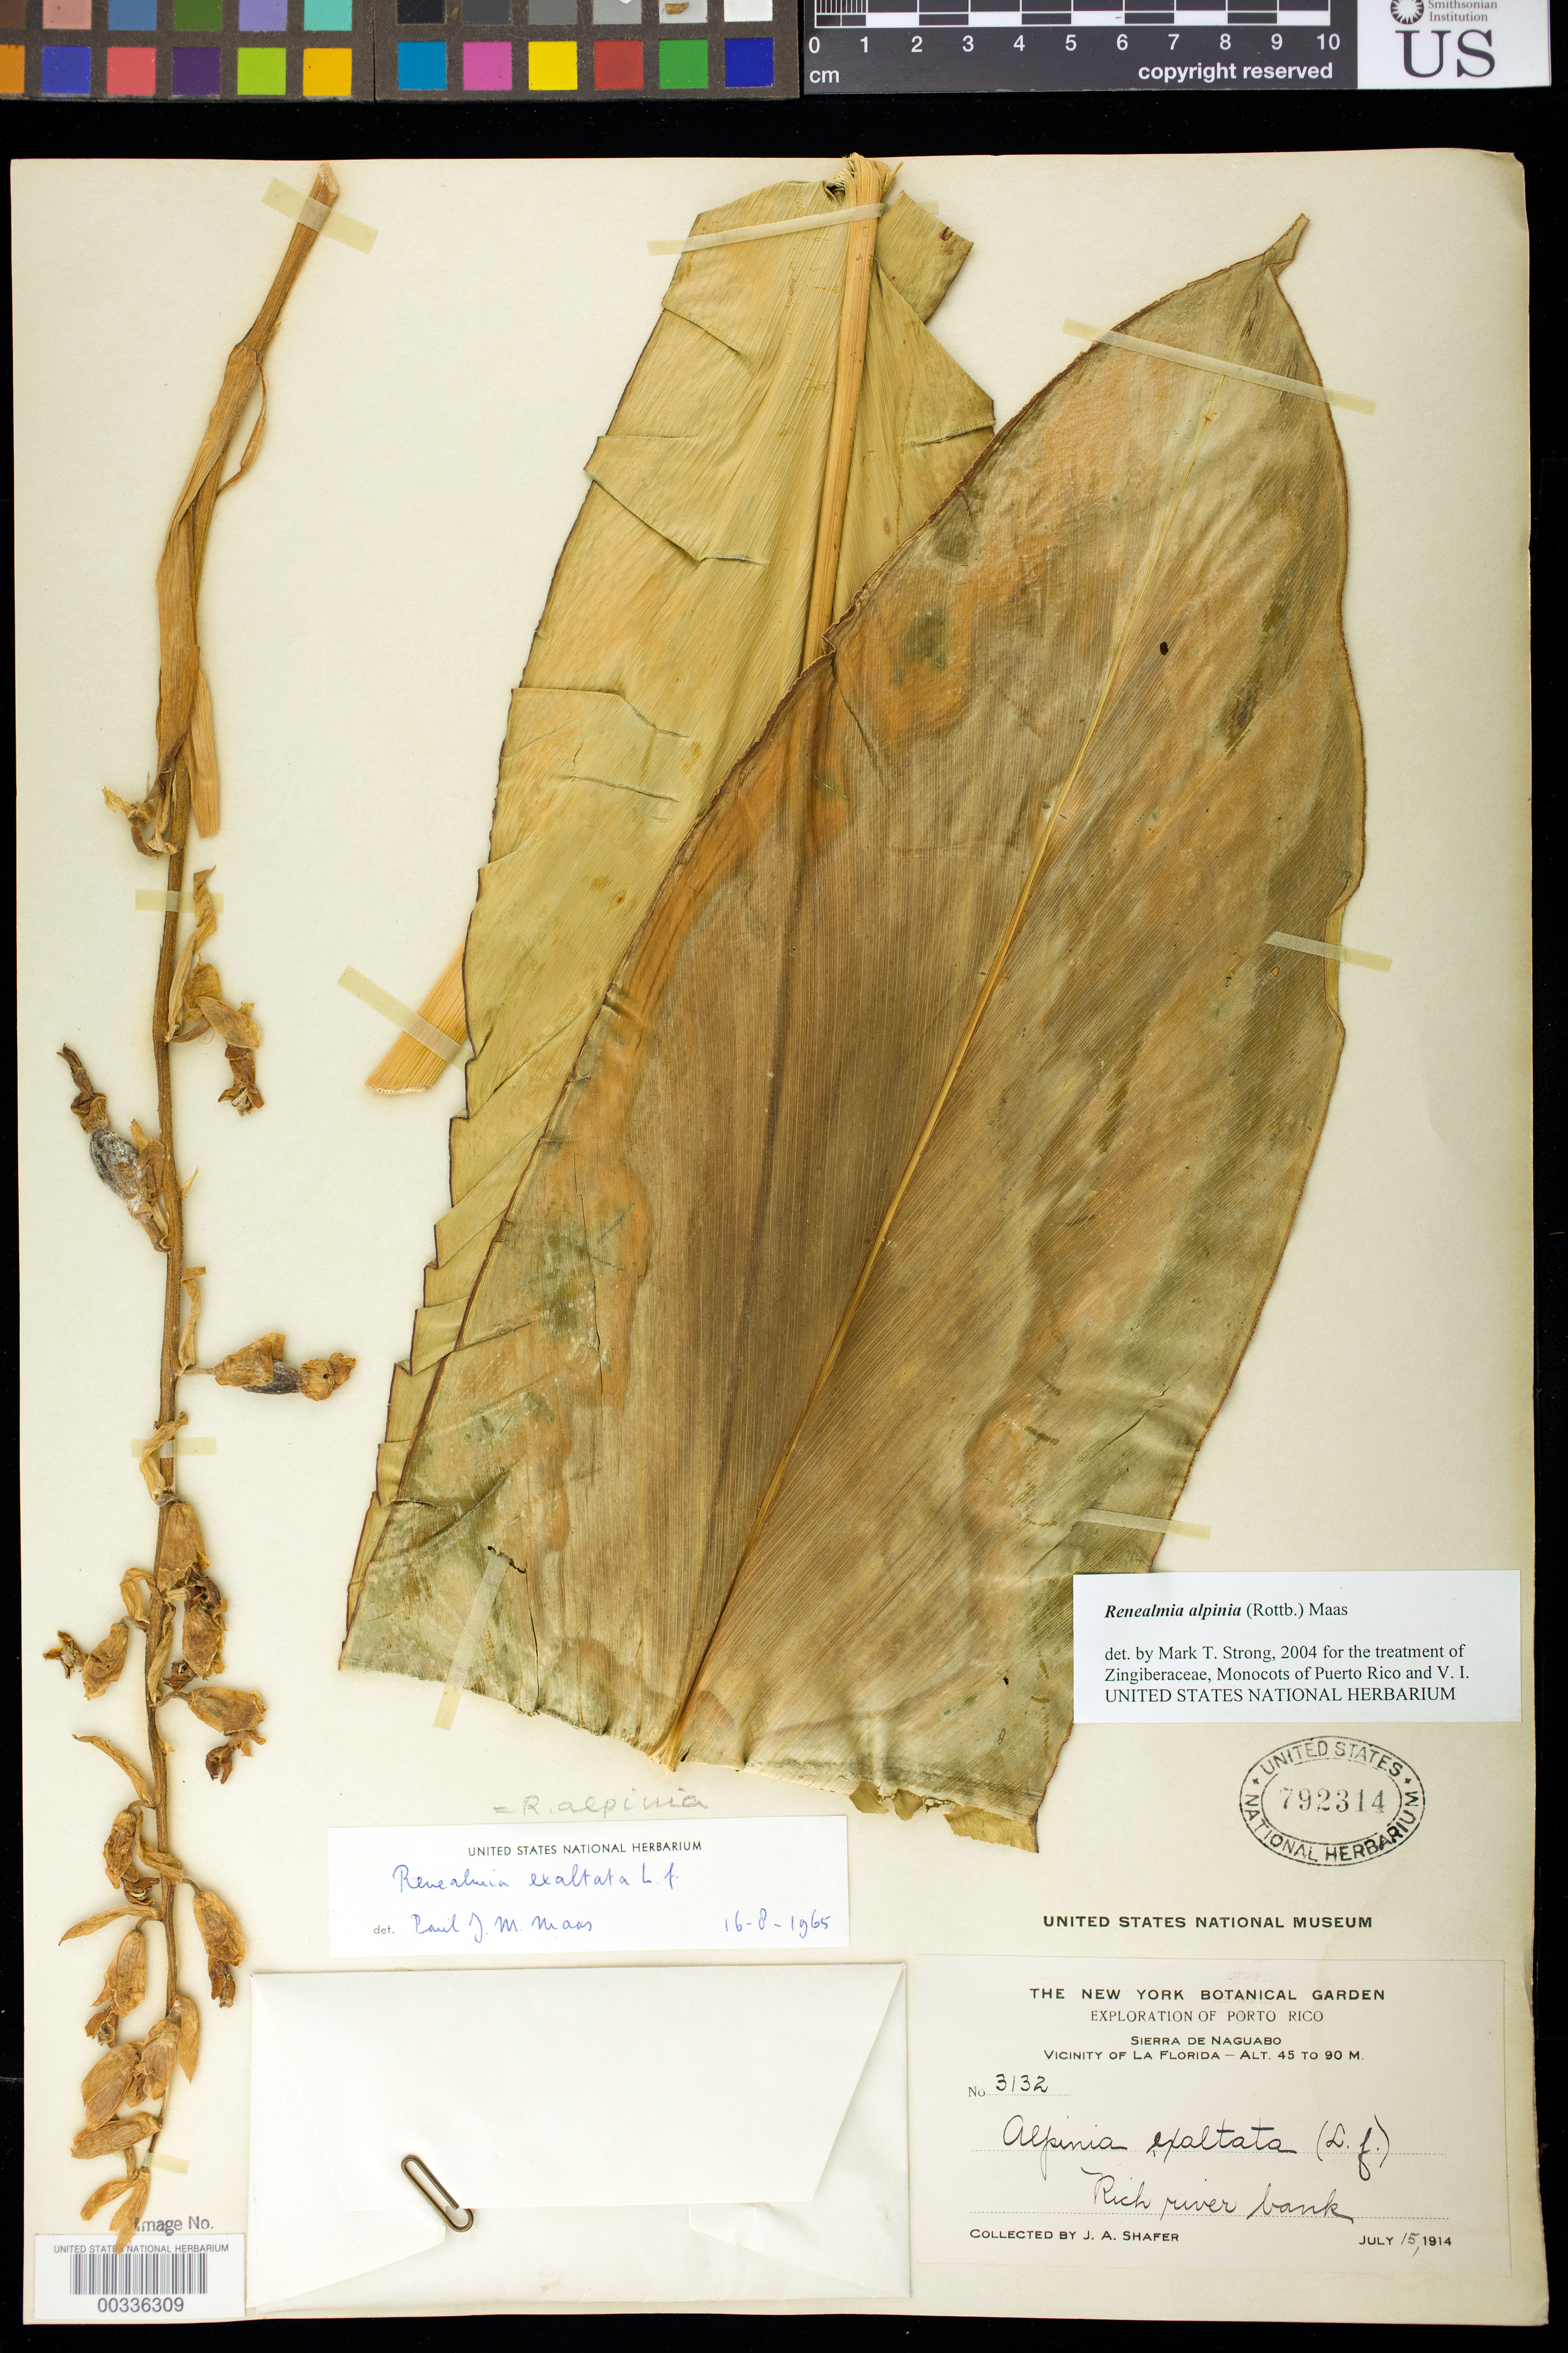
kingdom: Plantae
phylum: Tracheophyta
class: Liliopsida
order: Zingiberales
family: Zingiberaceae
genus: Renealmia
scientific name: Renealmia alpinia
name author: (Rottb.) Maas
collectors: J. A. Shafer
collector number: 3132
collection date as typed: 15 Jul 1914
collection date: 1914-07-15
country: Puerto Rico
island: Greater Antilles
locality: Sierra de Naguabo, vicinity of La Florida.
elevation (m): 45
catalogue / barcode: US 792314